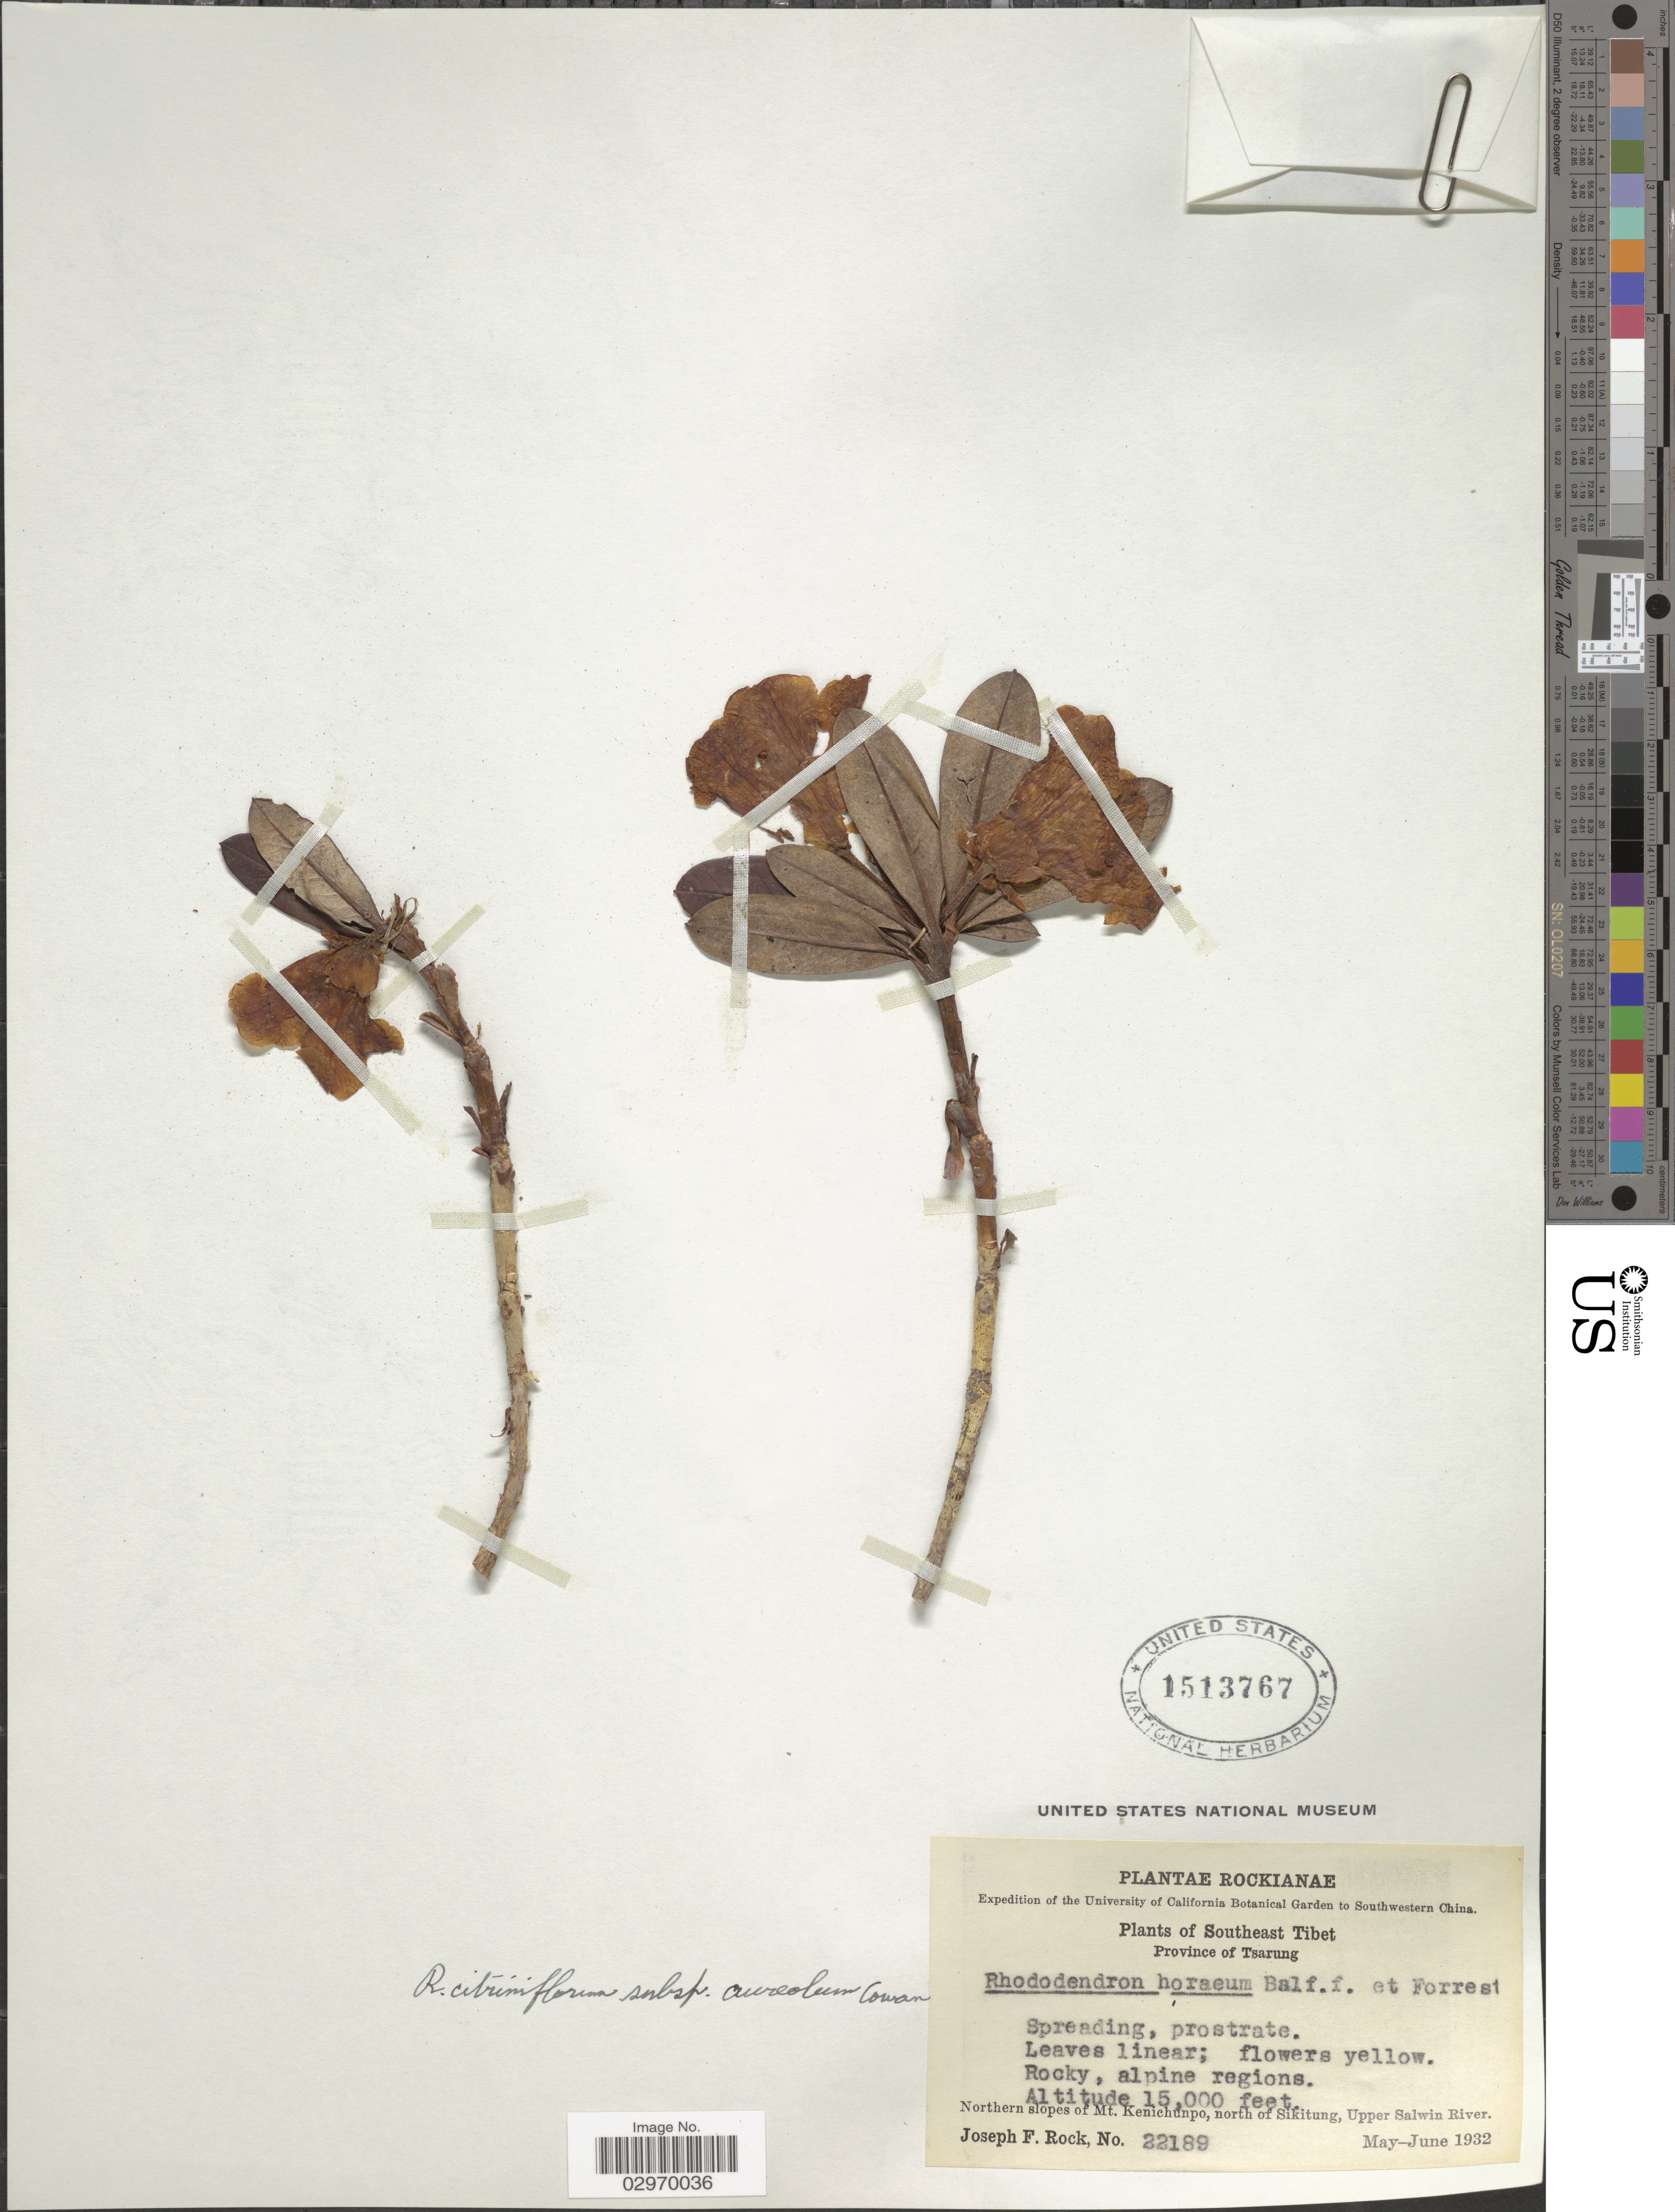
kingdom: Plantae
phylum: Tracheophyta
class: Magnoliopsida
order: Ericales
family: Ericaceae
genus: Rhododendron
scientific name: Rhododendron citriniflorum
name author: Balf. f. & Forrest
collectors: J. F. Rock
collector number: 22189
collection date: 1932-05/1932-06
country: China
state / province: Xizang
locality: Southwestern China. Southeast Tibet. Province of Tsarung. Alpine regions. Northern slopes of Mt. Kenichunpo, north of Sikitung, Upper Salwin River.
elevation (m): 4572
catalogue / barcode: US 1513767